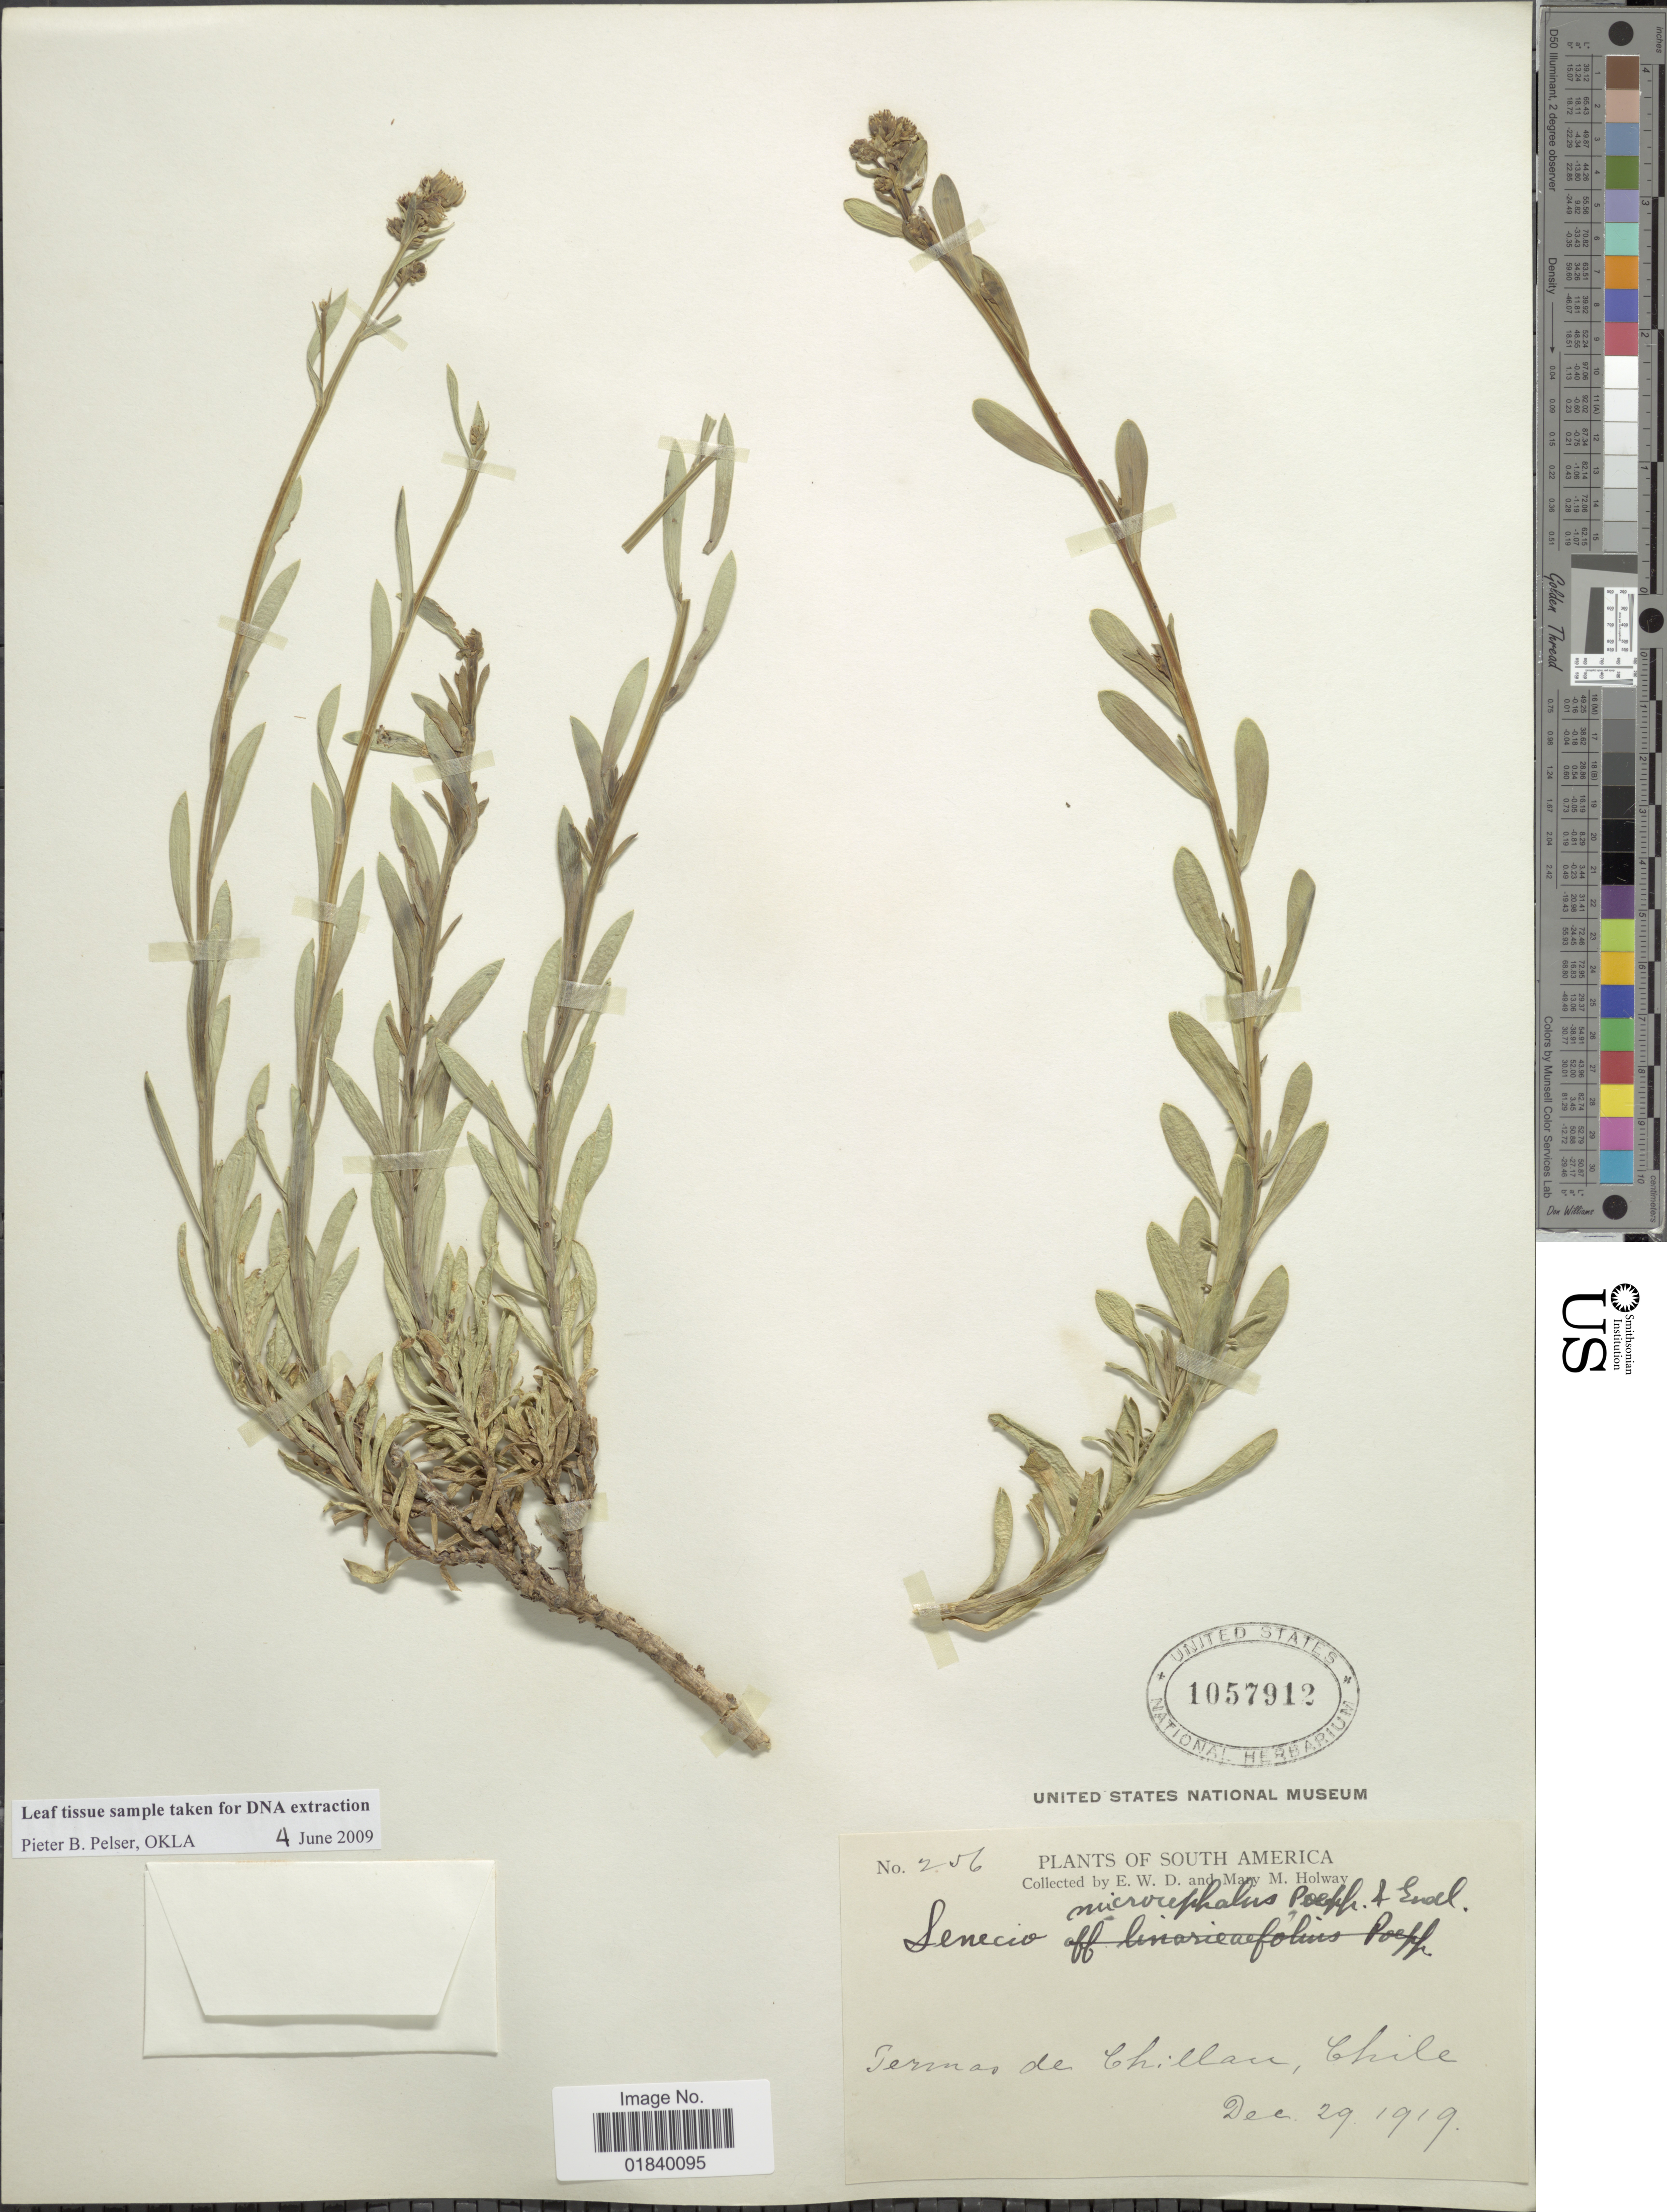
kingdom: Plantae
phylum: Tracheophyta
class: Magnoliopsida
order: Asterales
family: Asteraceae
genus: Senecio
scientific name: Senecio microcephalus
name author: Phil.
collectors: E. W. D. Holway & M. M. Holway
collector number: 256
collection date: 1919-12-29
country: Chile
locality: Termas de Chillan, Chile.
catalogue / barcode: US 1057912